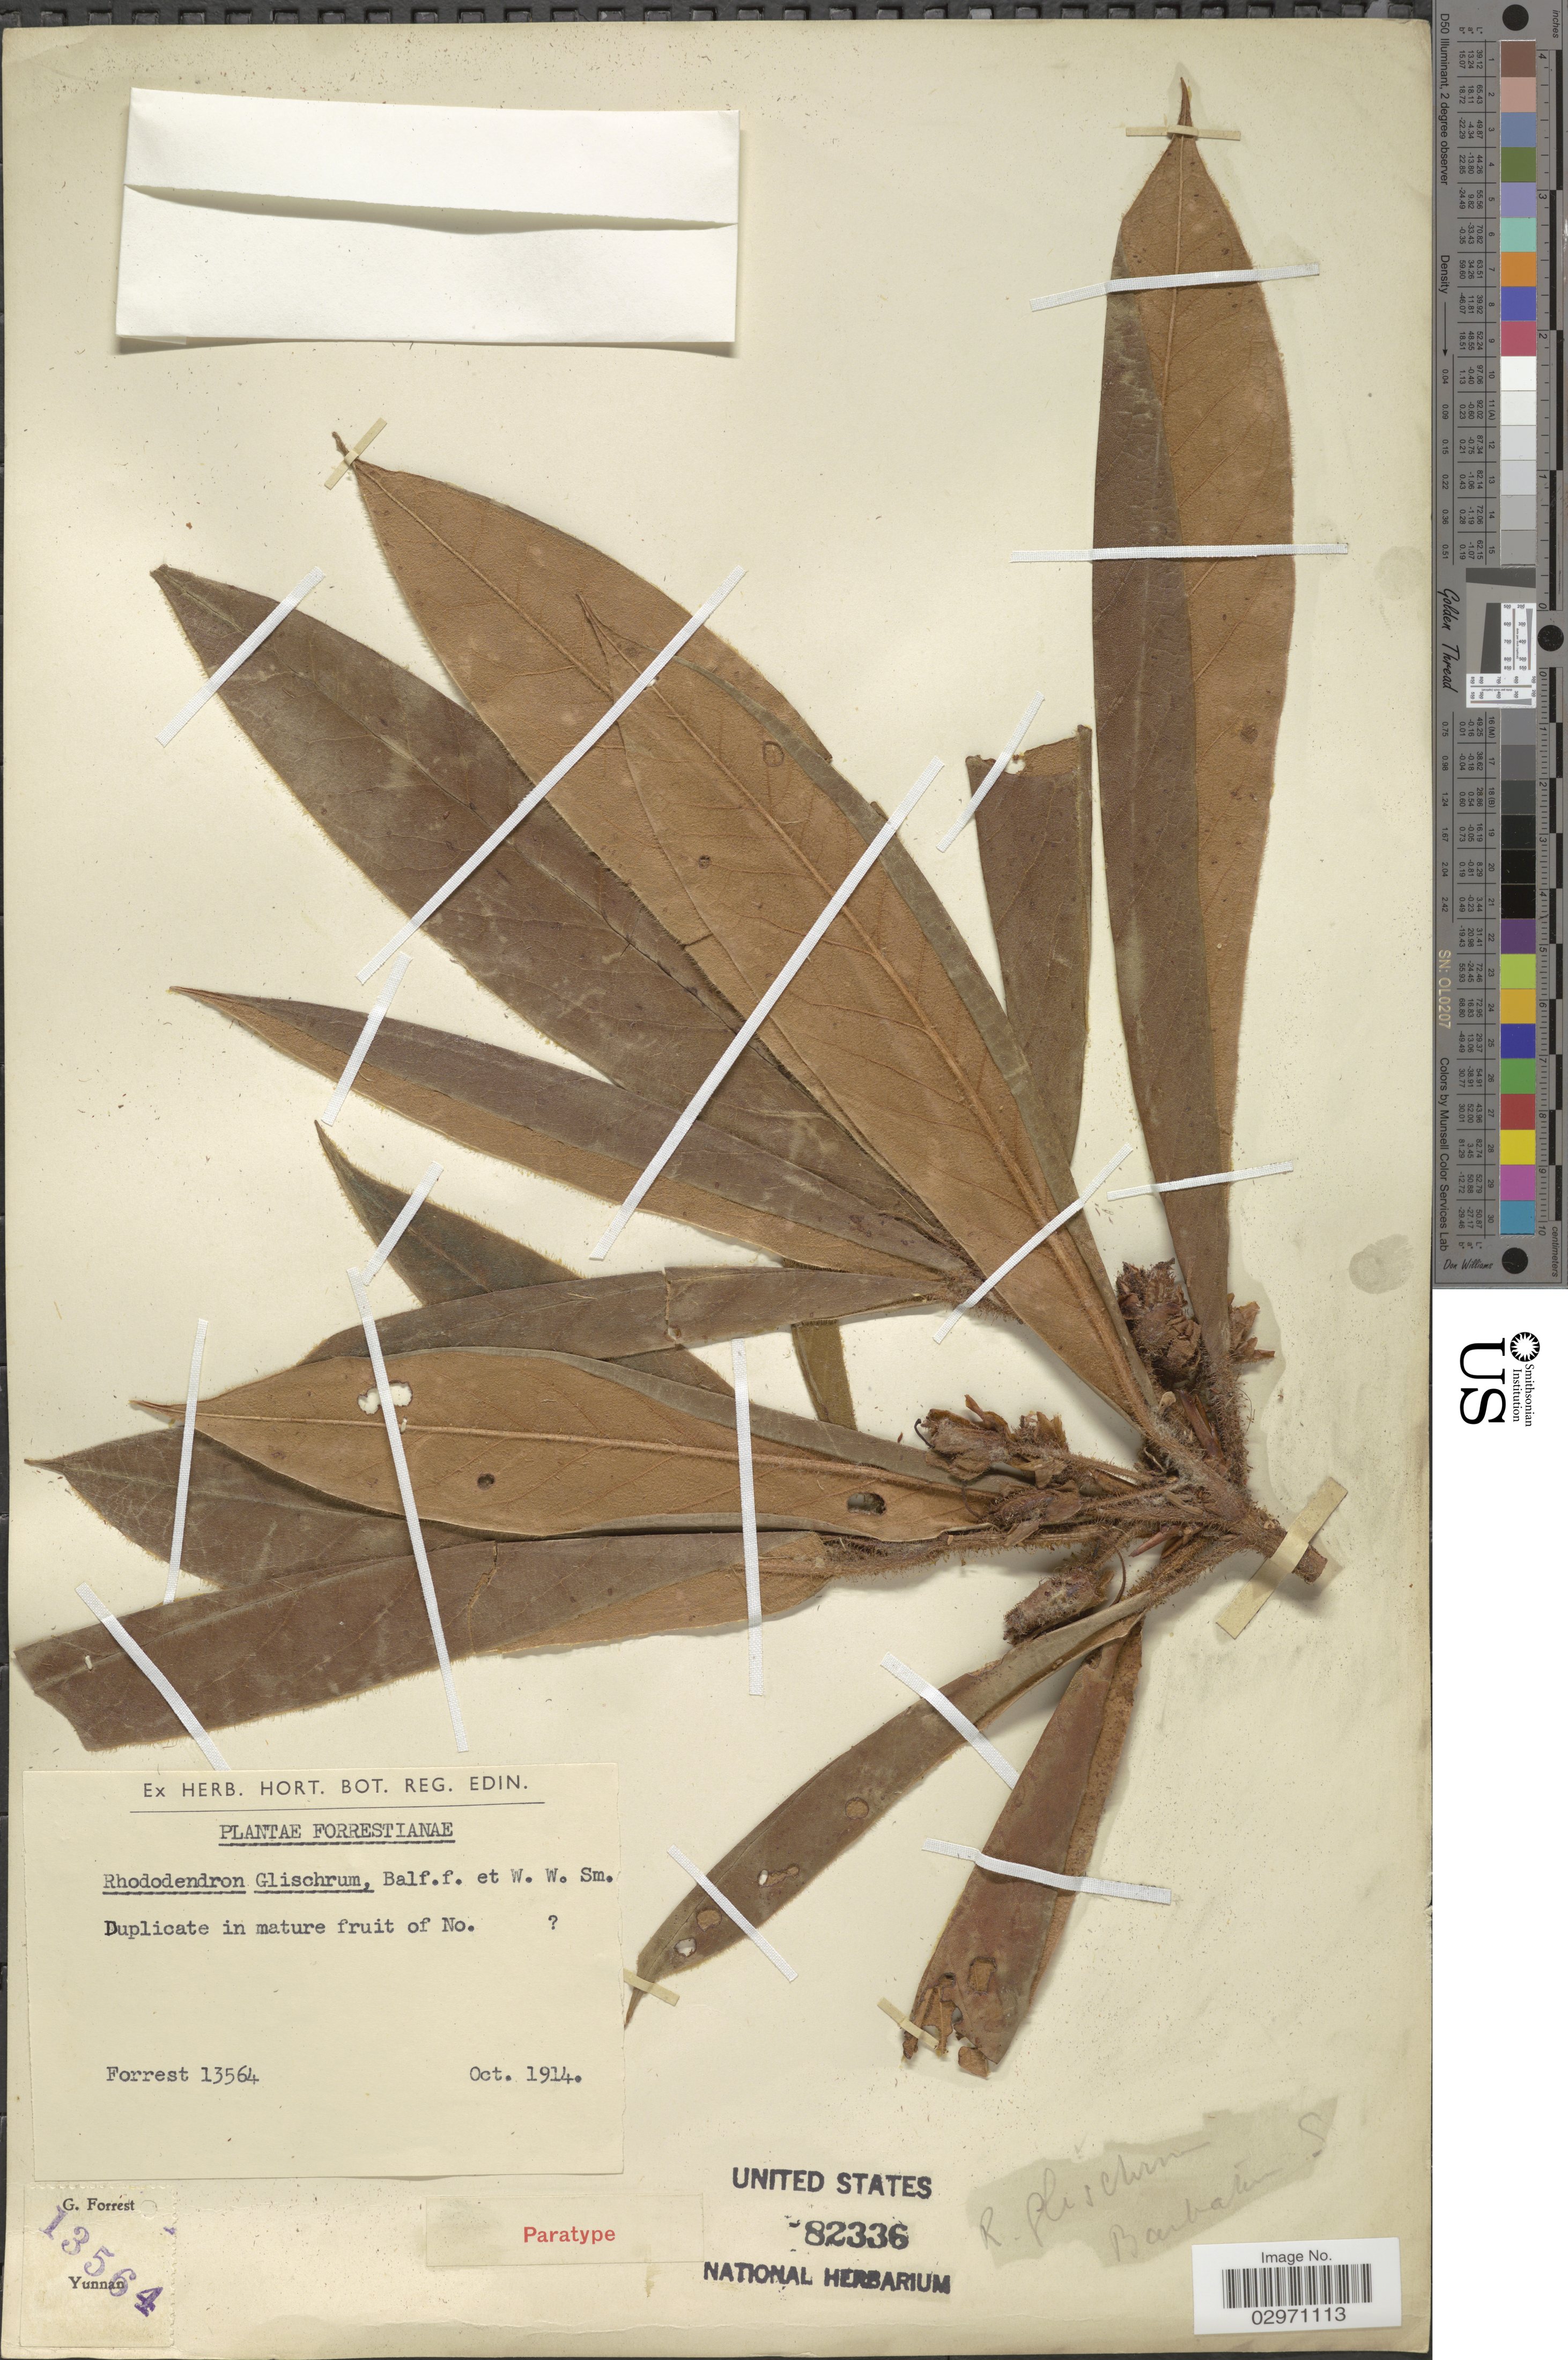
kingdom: Plantae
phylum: Tracheophyta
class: Magnoliopsida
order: Ericales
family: Ericaceae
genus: Rhododendron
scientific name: Rhododendron glischrum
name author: Balf. f. & W.W. Sm.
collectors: -. Forrest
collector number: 13564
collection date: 1914-10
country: China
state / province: Yunnan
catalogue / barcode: US 82336